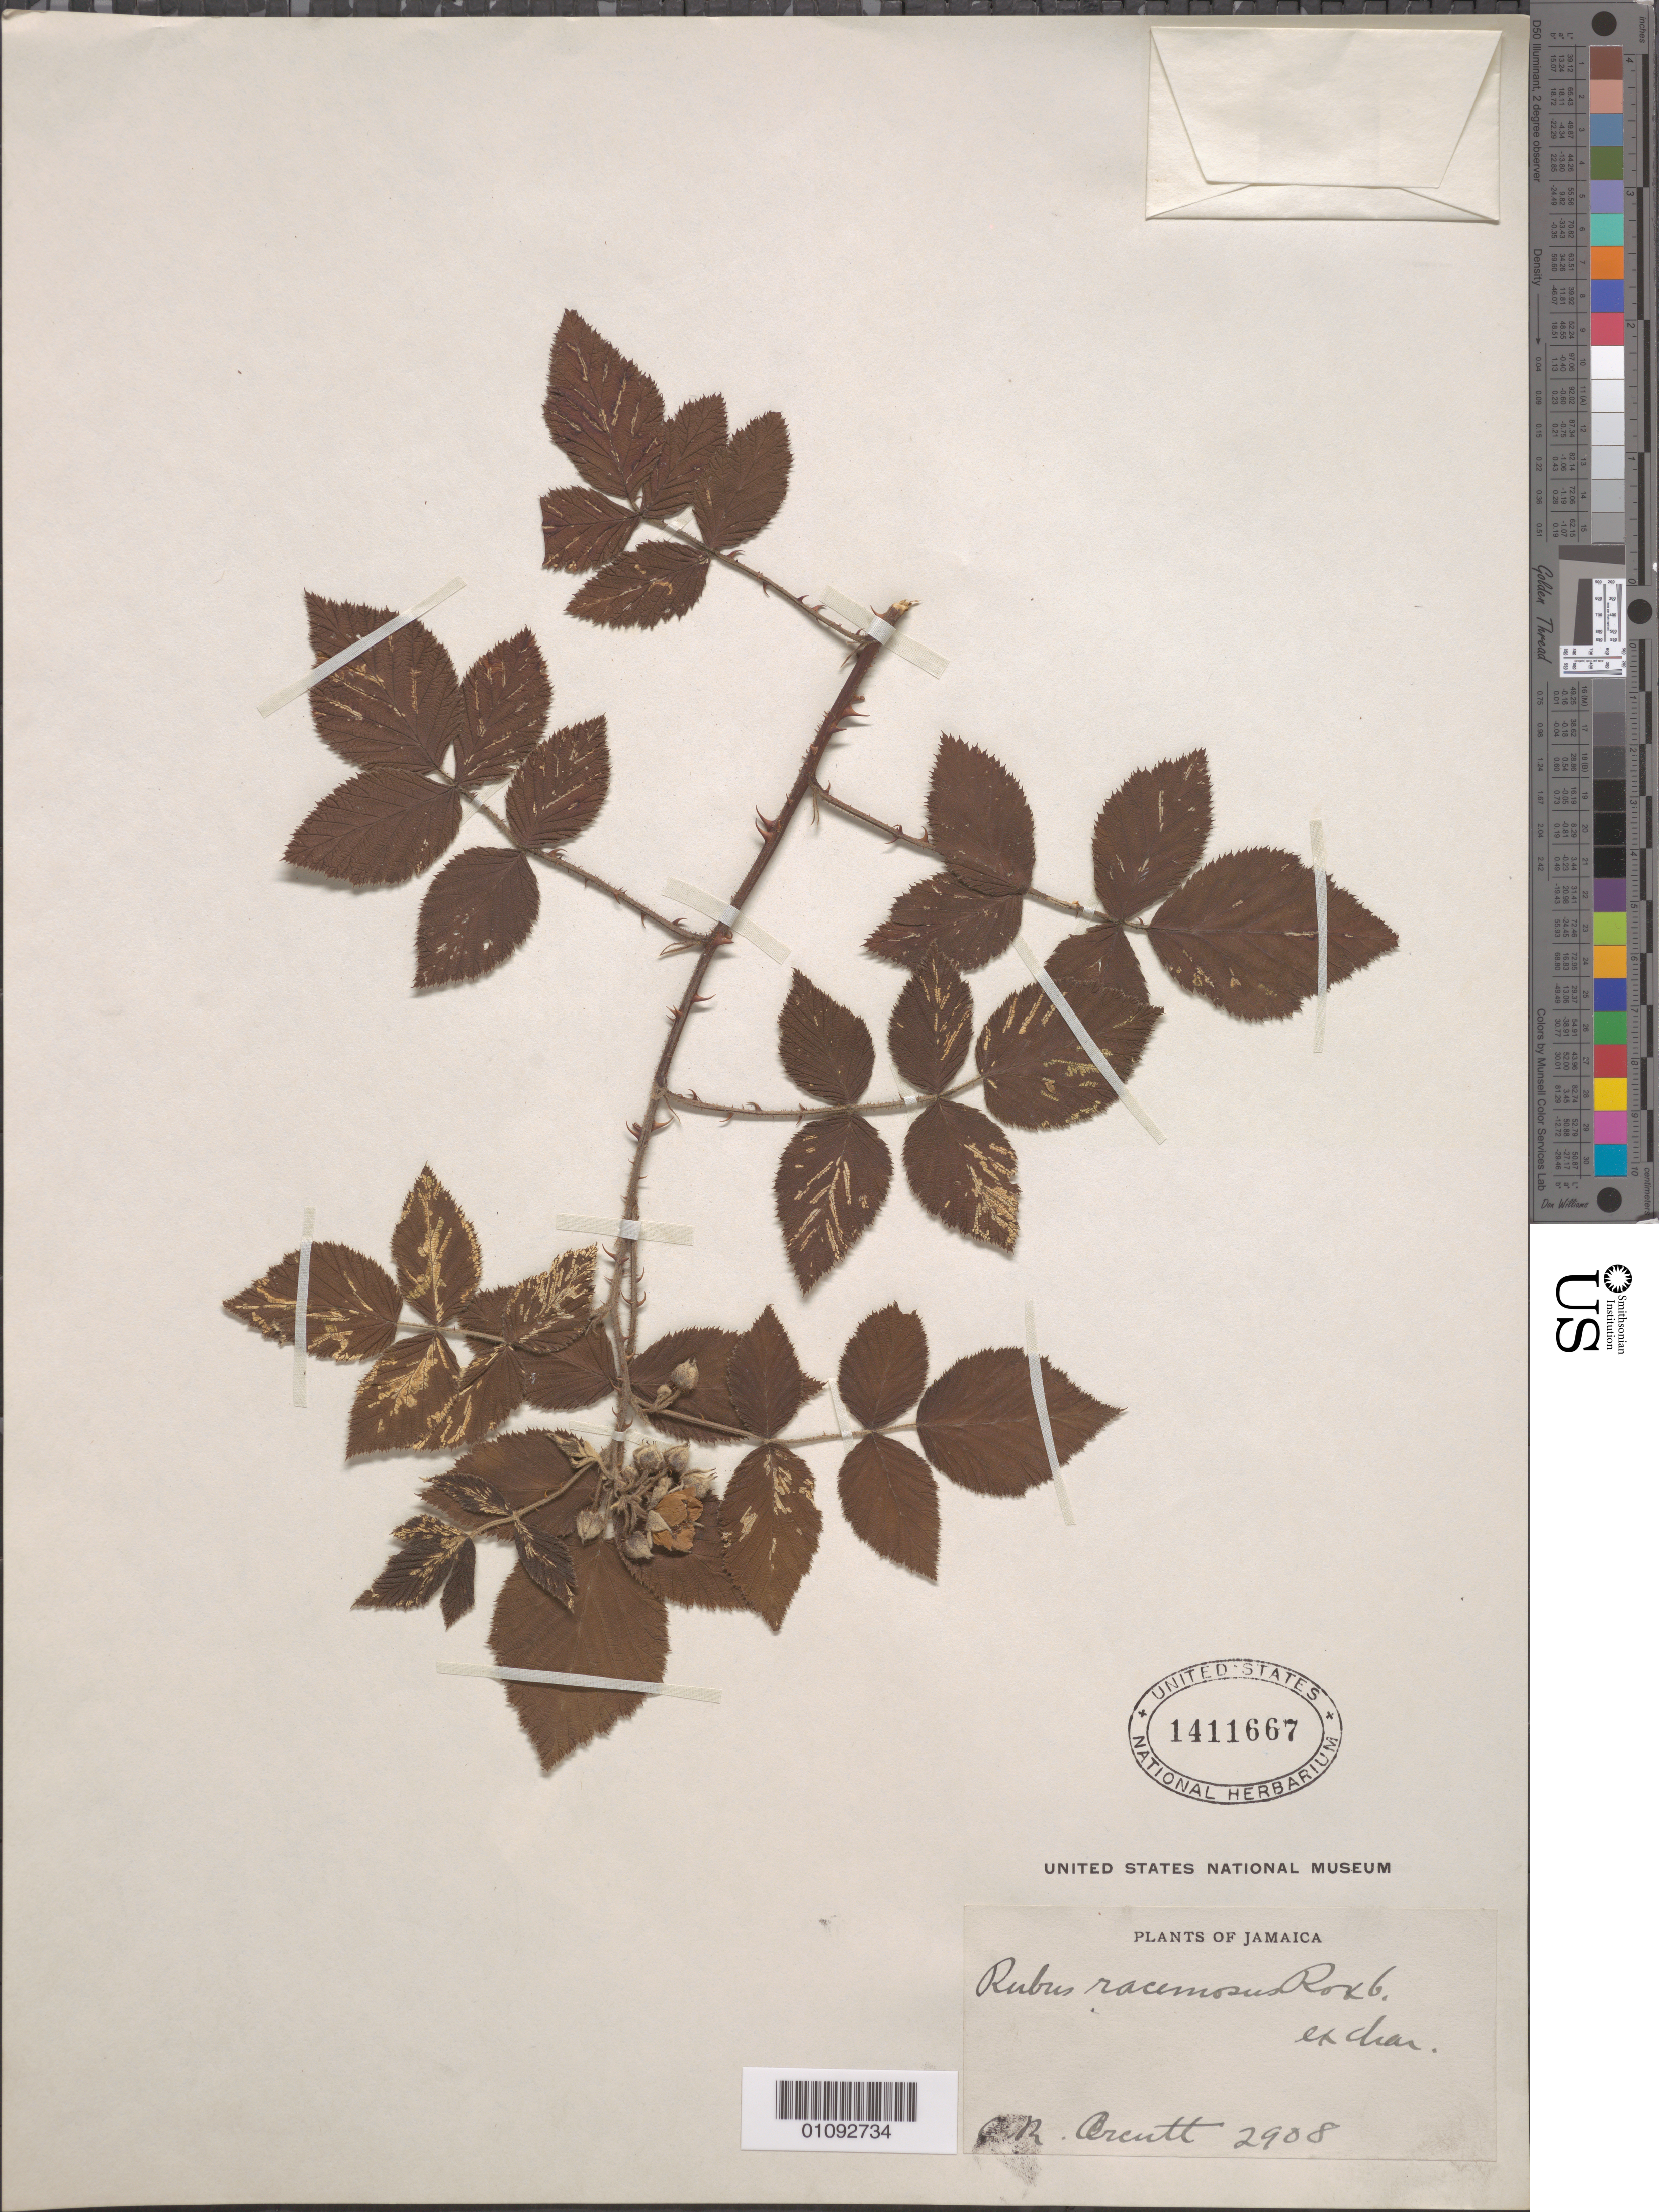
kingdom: Plantae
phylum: Tracheophyta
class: Magnoliopsida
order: Rosales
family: Rosaceae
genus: Rubus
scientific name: Rubus racemosus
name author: Roxb.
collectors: C. R. Orcutt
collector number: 2908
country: Jamaica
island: Jamaica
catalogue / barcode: US 1411667